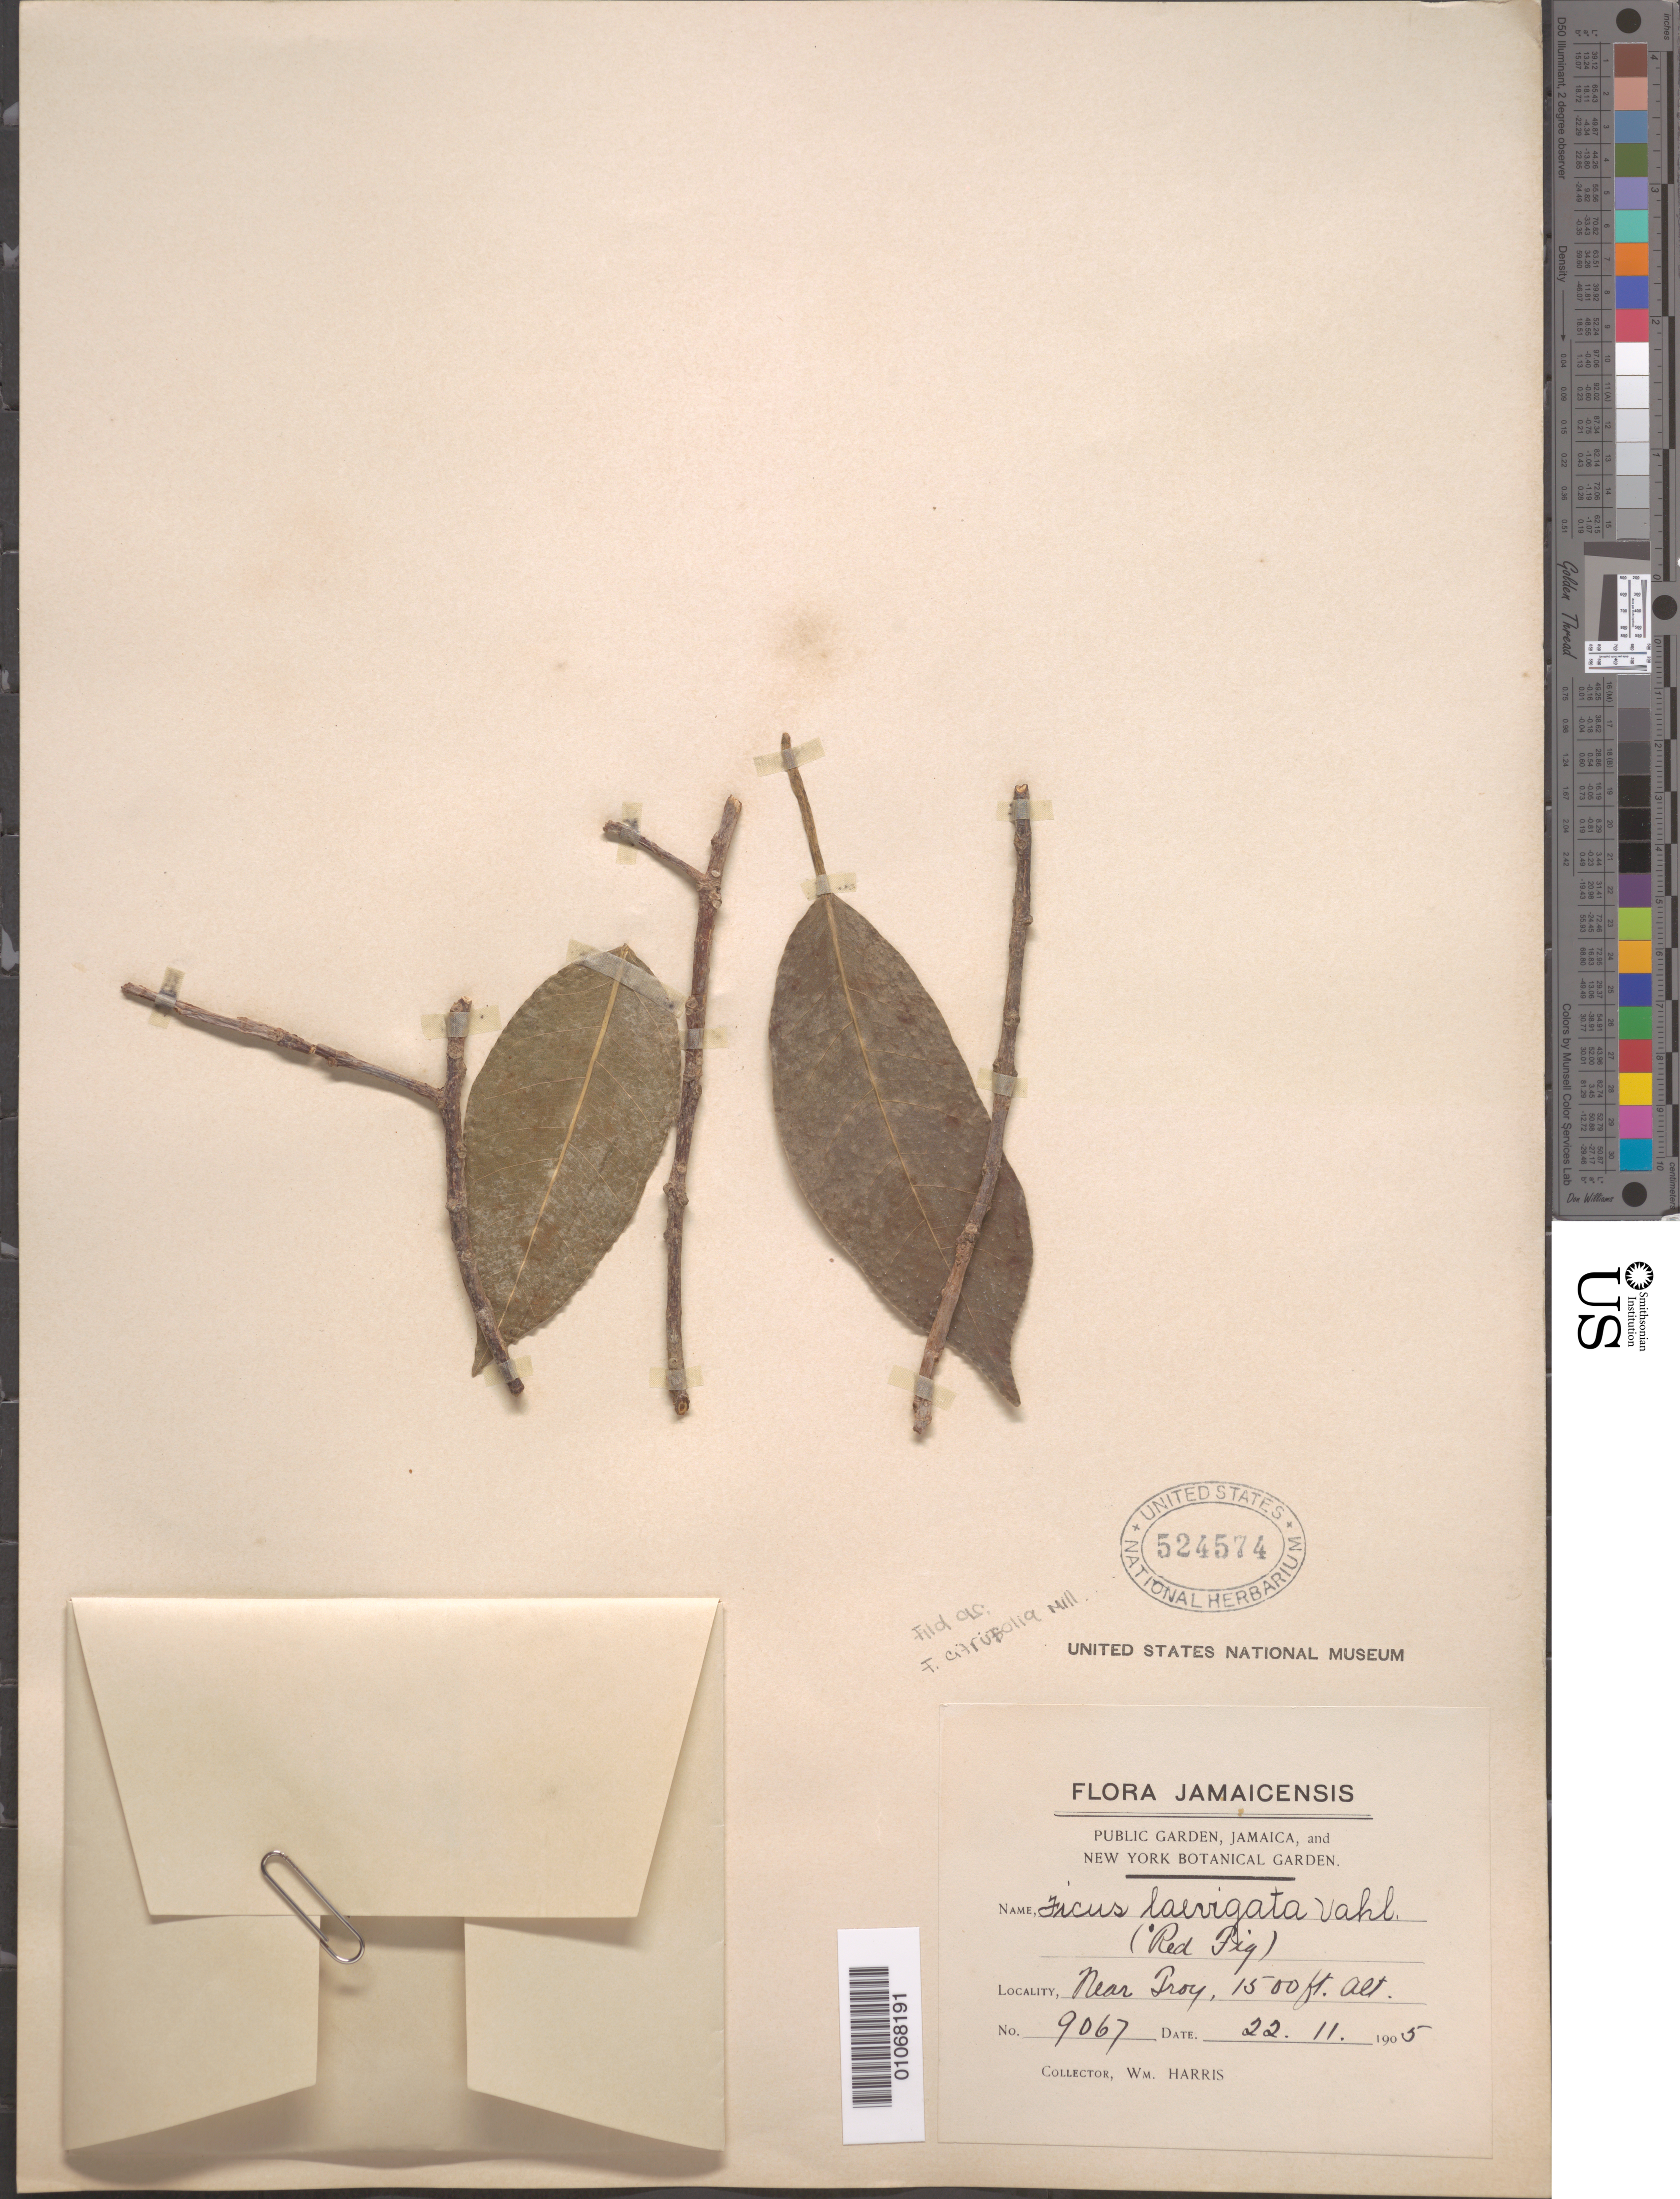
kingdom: Plantae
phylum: Tracheophyta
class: Magnoliopsida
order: Rosales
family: Moraceae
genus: Ficus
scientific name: Ficus citrifolia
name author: Mill.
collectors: W. Harris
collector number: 9067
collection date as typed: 22 Nov 1905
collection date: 1905-11-22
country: Jamaica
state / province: Saint Mary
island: Jamaica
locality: Near Troy.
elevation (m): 457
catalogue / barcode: US 524574